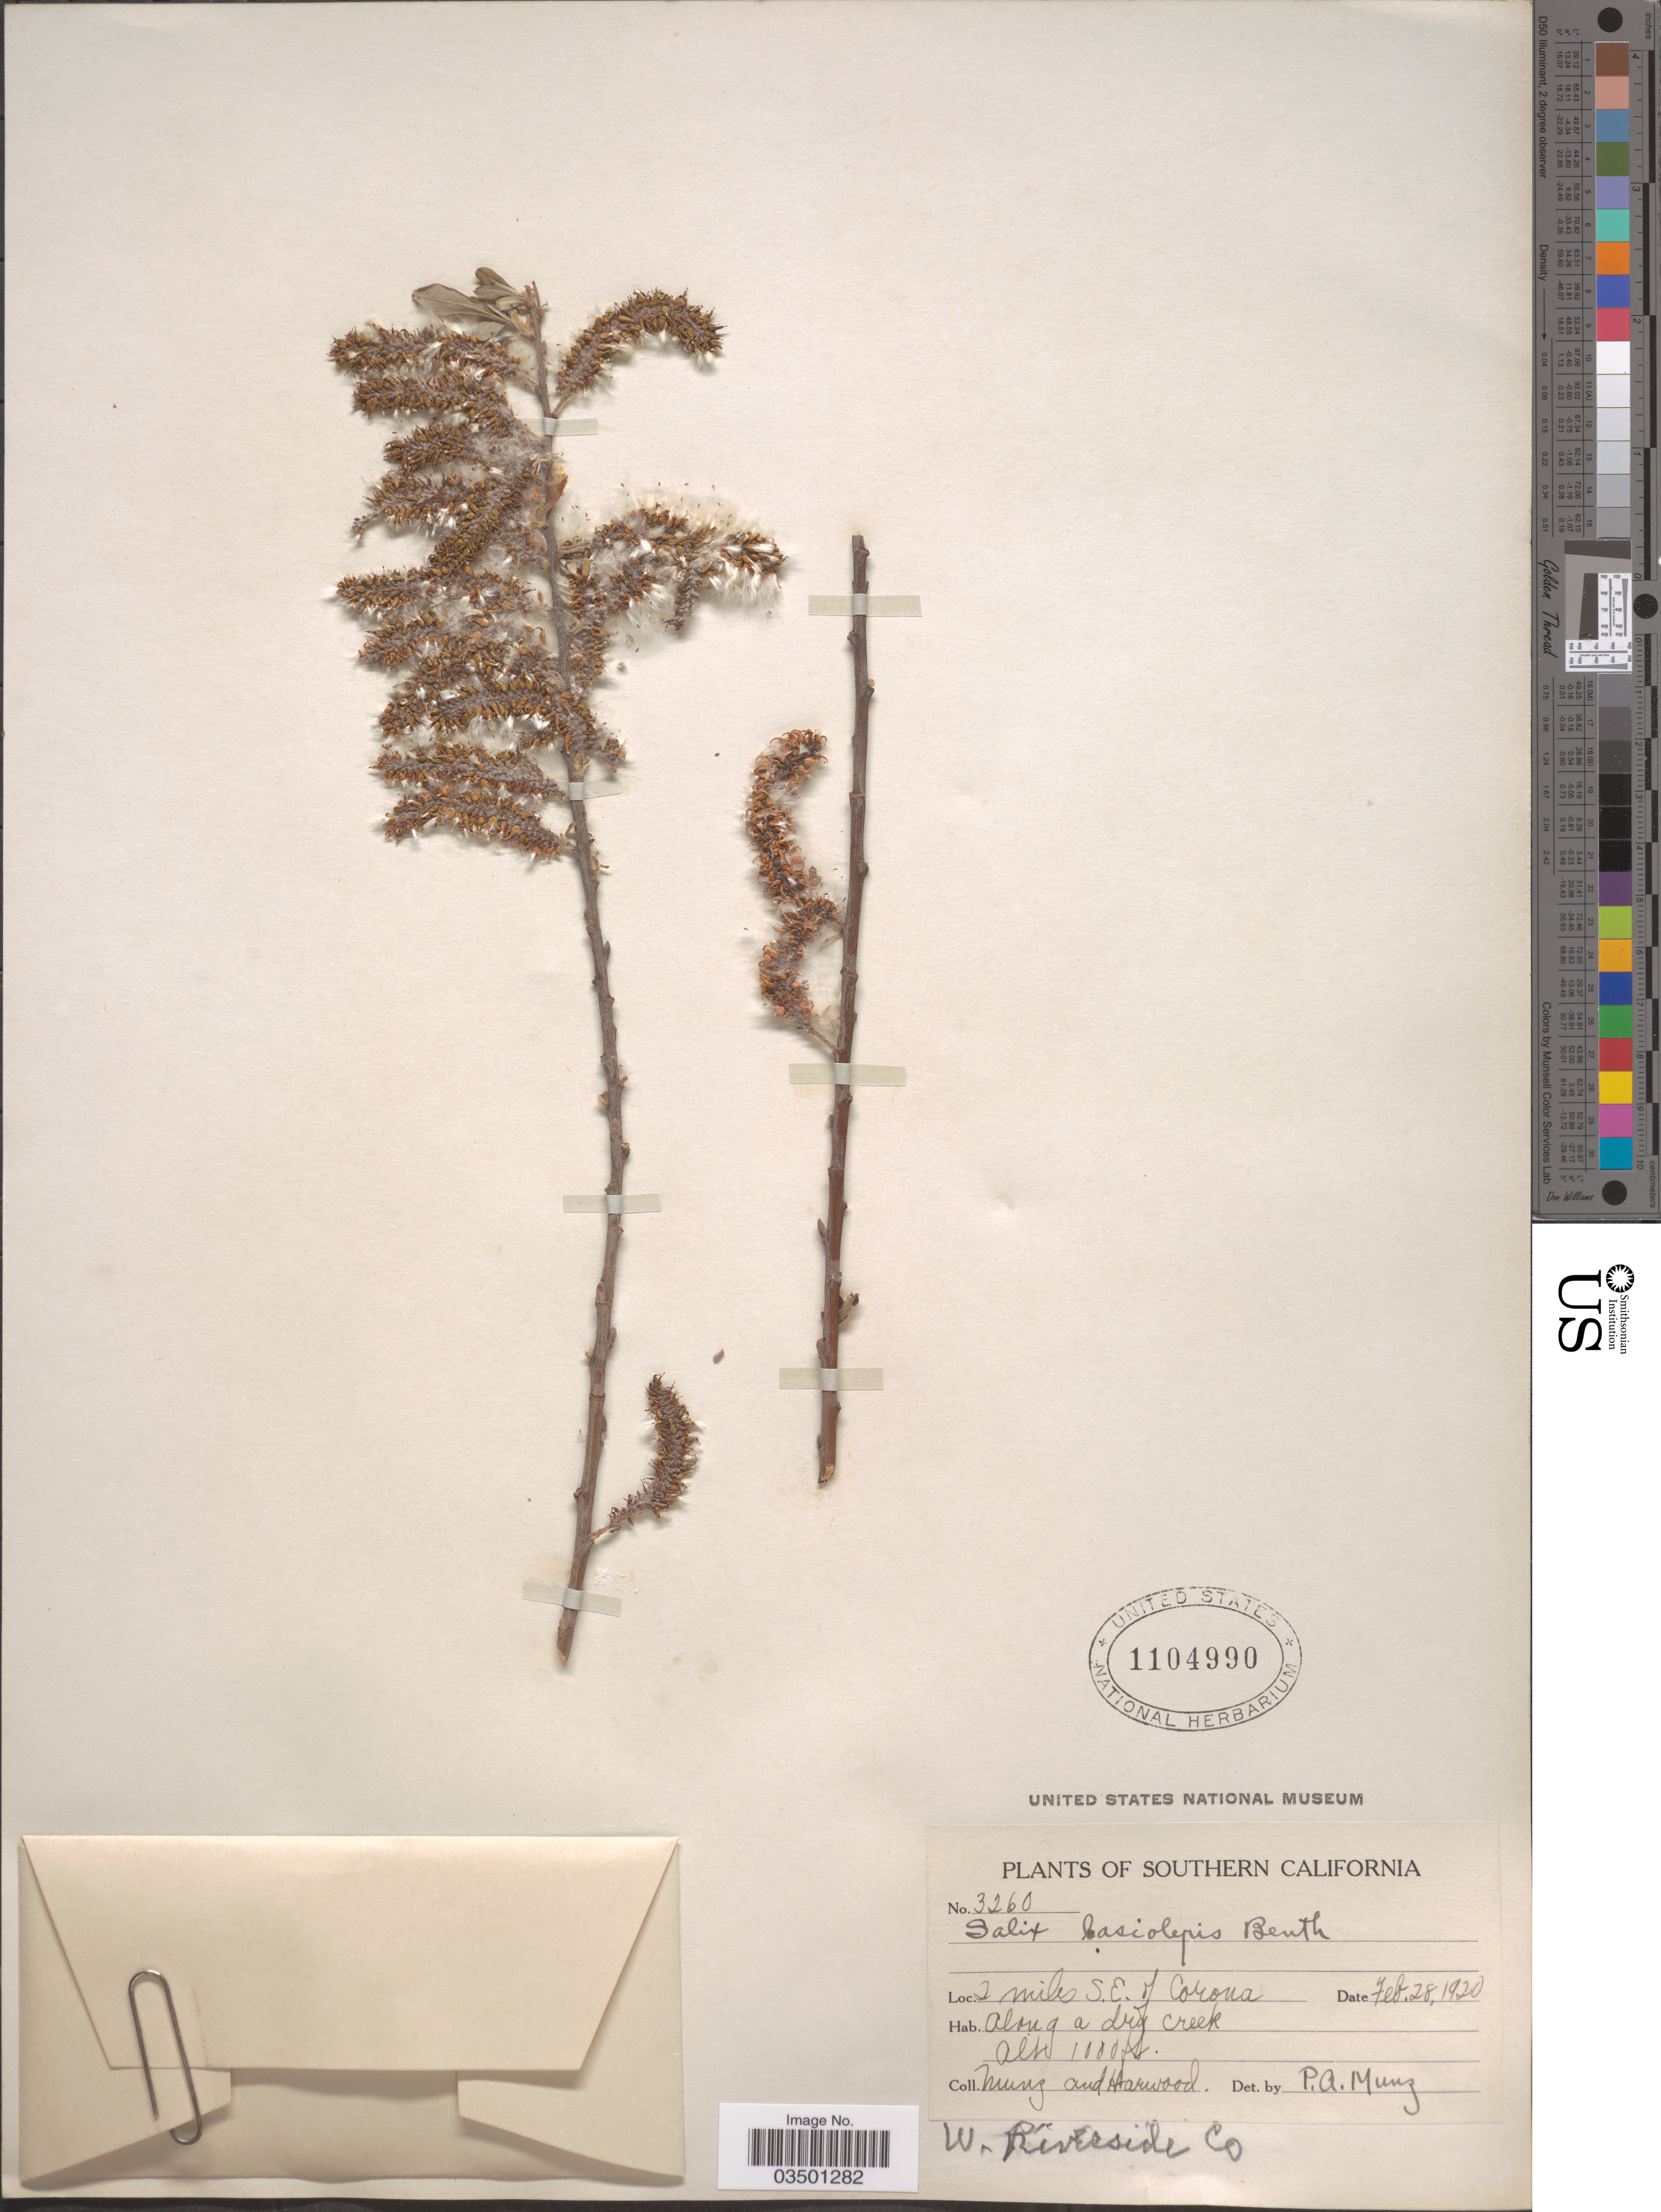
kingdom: Plantae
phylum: Tracheophyta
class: Magnoliopsida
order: Malpighiales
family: Salicaceae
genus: Salix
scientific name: Salix lasiolepis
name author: Benth.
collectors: -. Munz & Harwood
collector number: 3260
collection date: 1920-02-28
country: United States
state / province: California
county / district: Riverside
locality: Southern California. 2 miles S.E. of Corona. W. Riverside Co.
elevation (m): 305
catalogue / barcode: US 1104990